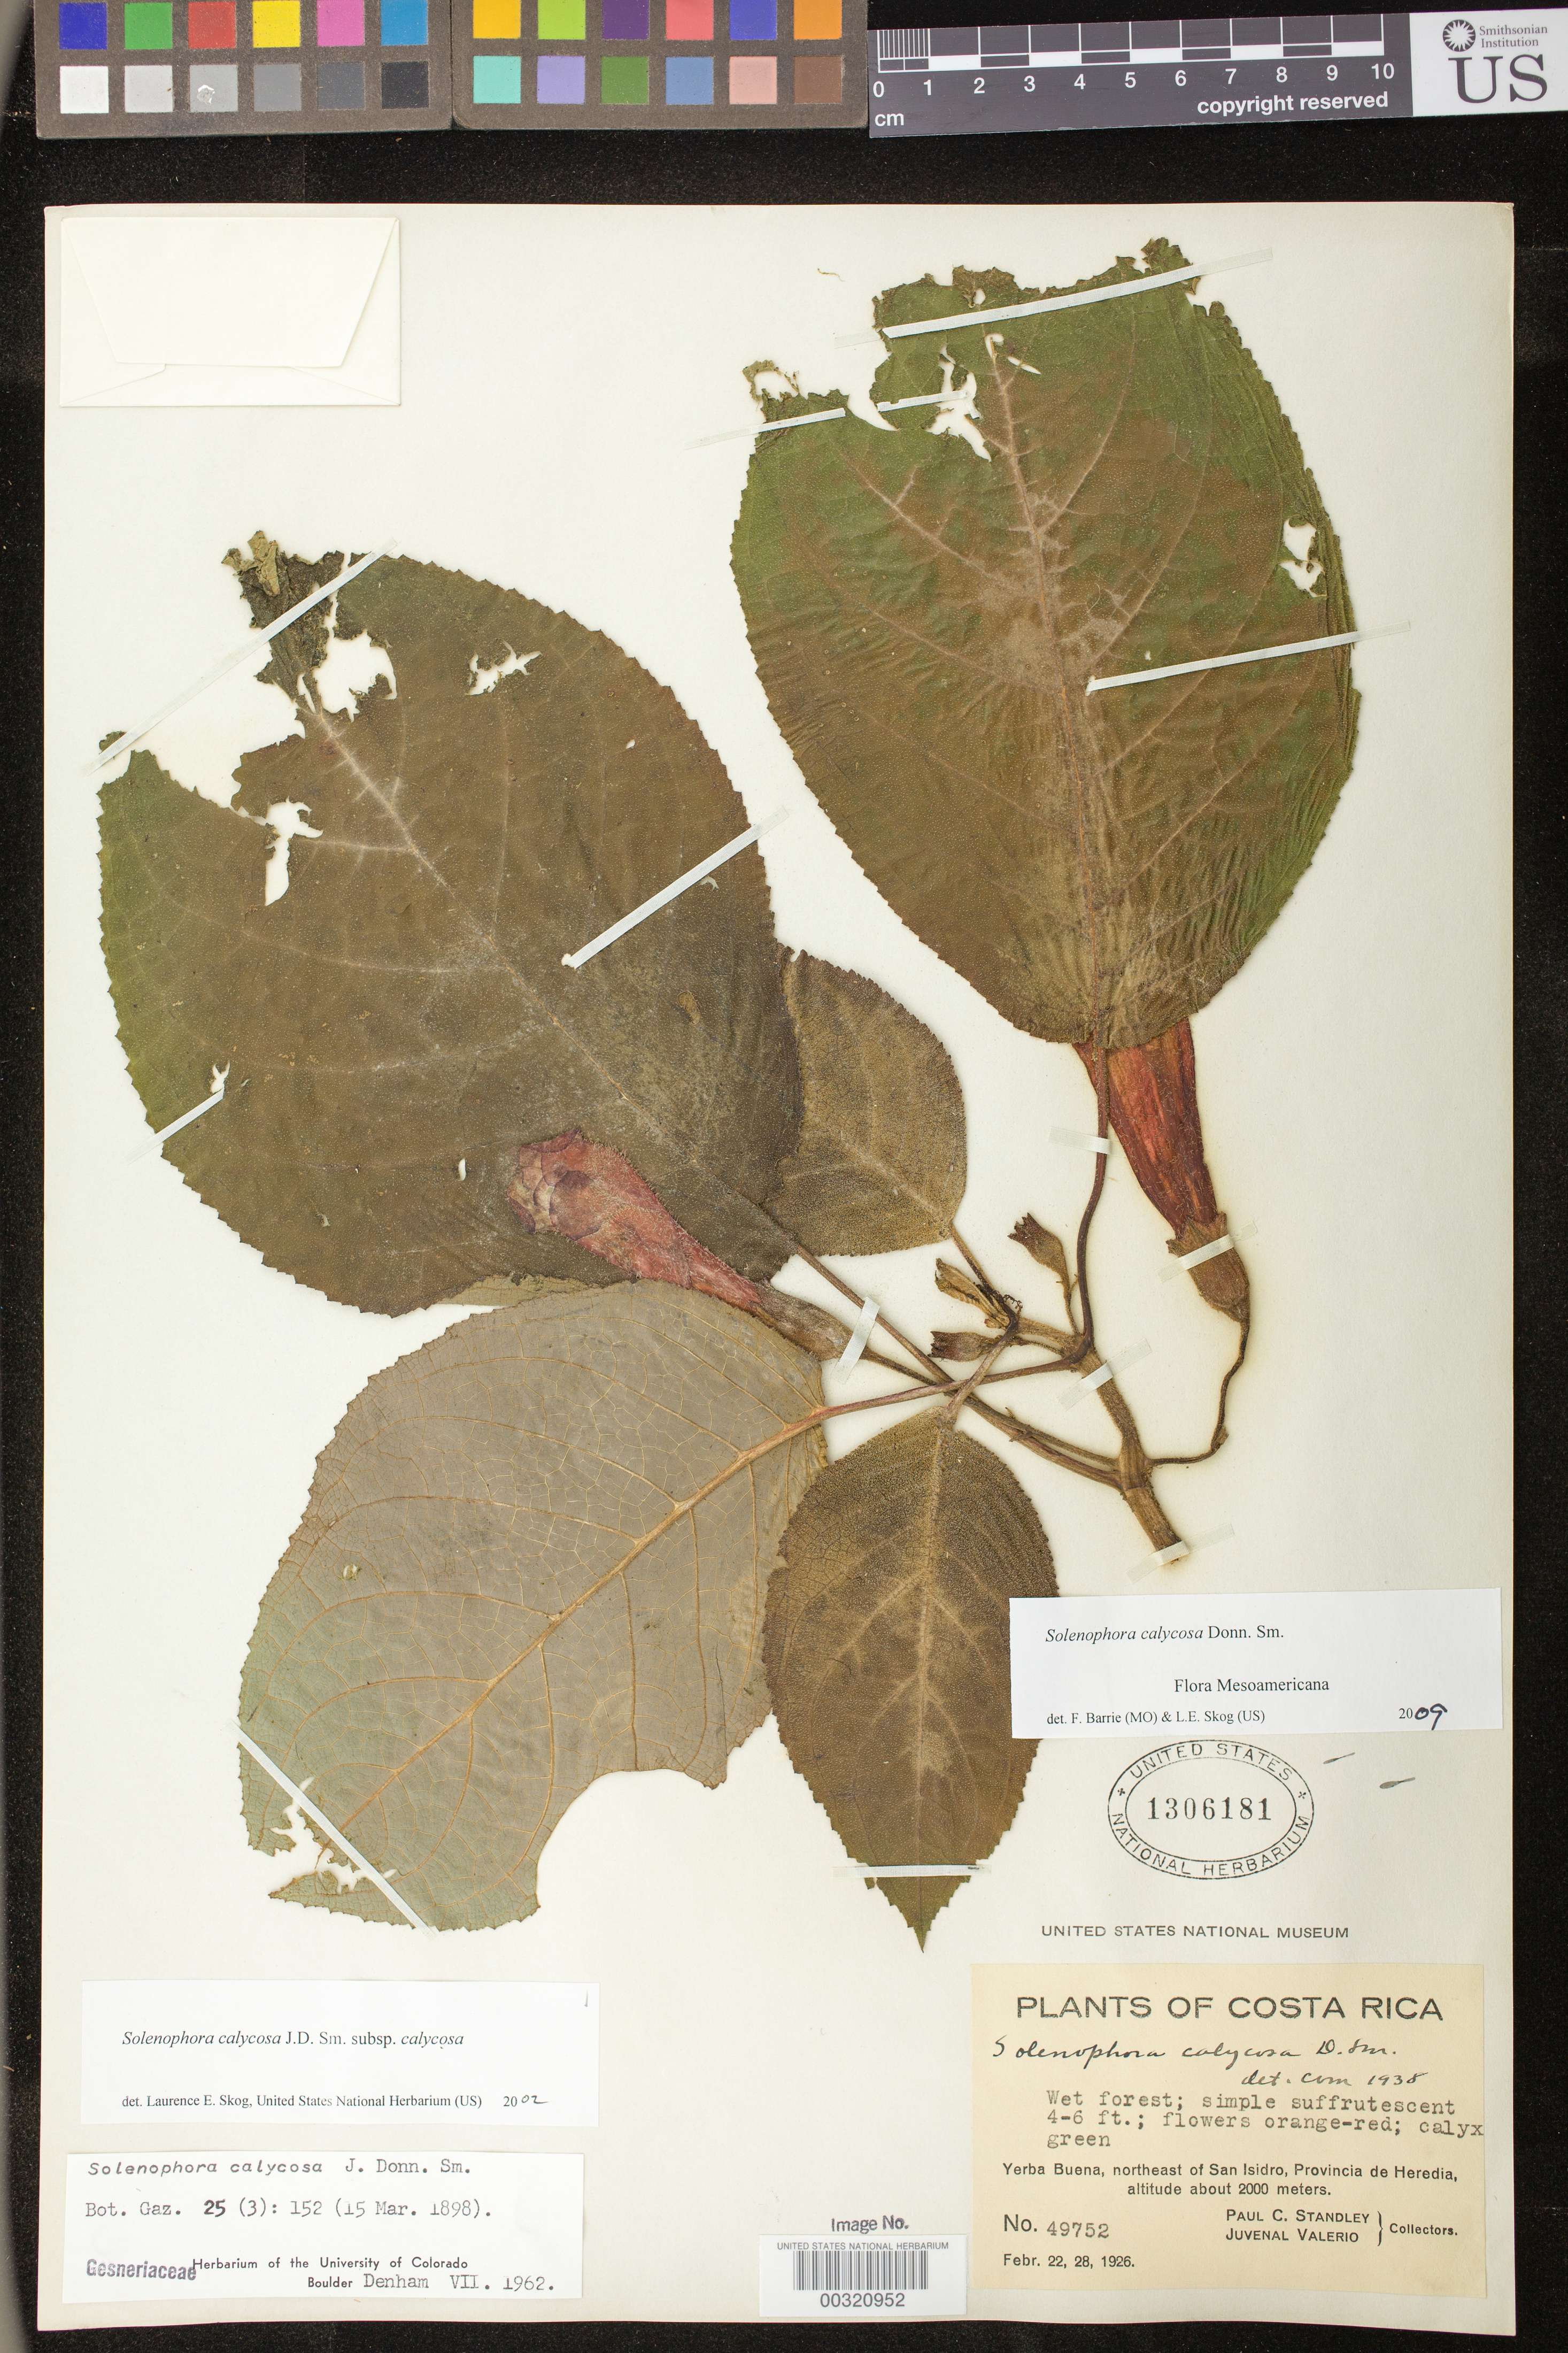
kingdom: Plantae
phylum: Tracheophyta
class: Magnoliopsida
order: Lamiales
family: Gesneriaceae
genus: Solenophora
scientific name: Solenophora calycosa Donn. Sm. subsp. calycosa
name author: (Donn. Sm.) Donn. Sm.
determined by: Skog, Laurence E.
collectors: P. C. Standley & J. Valerio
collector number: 49752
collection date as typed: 22-28 Feb 1926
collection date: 1926-02-22/1926-02-28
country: Costa Rica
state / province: Heredia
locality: Yerba Buena, northeast of San Isidro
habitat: Wet forest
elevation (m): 2000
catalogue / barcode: US 1306181